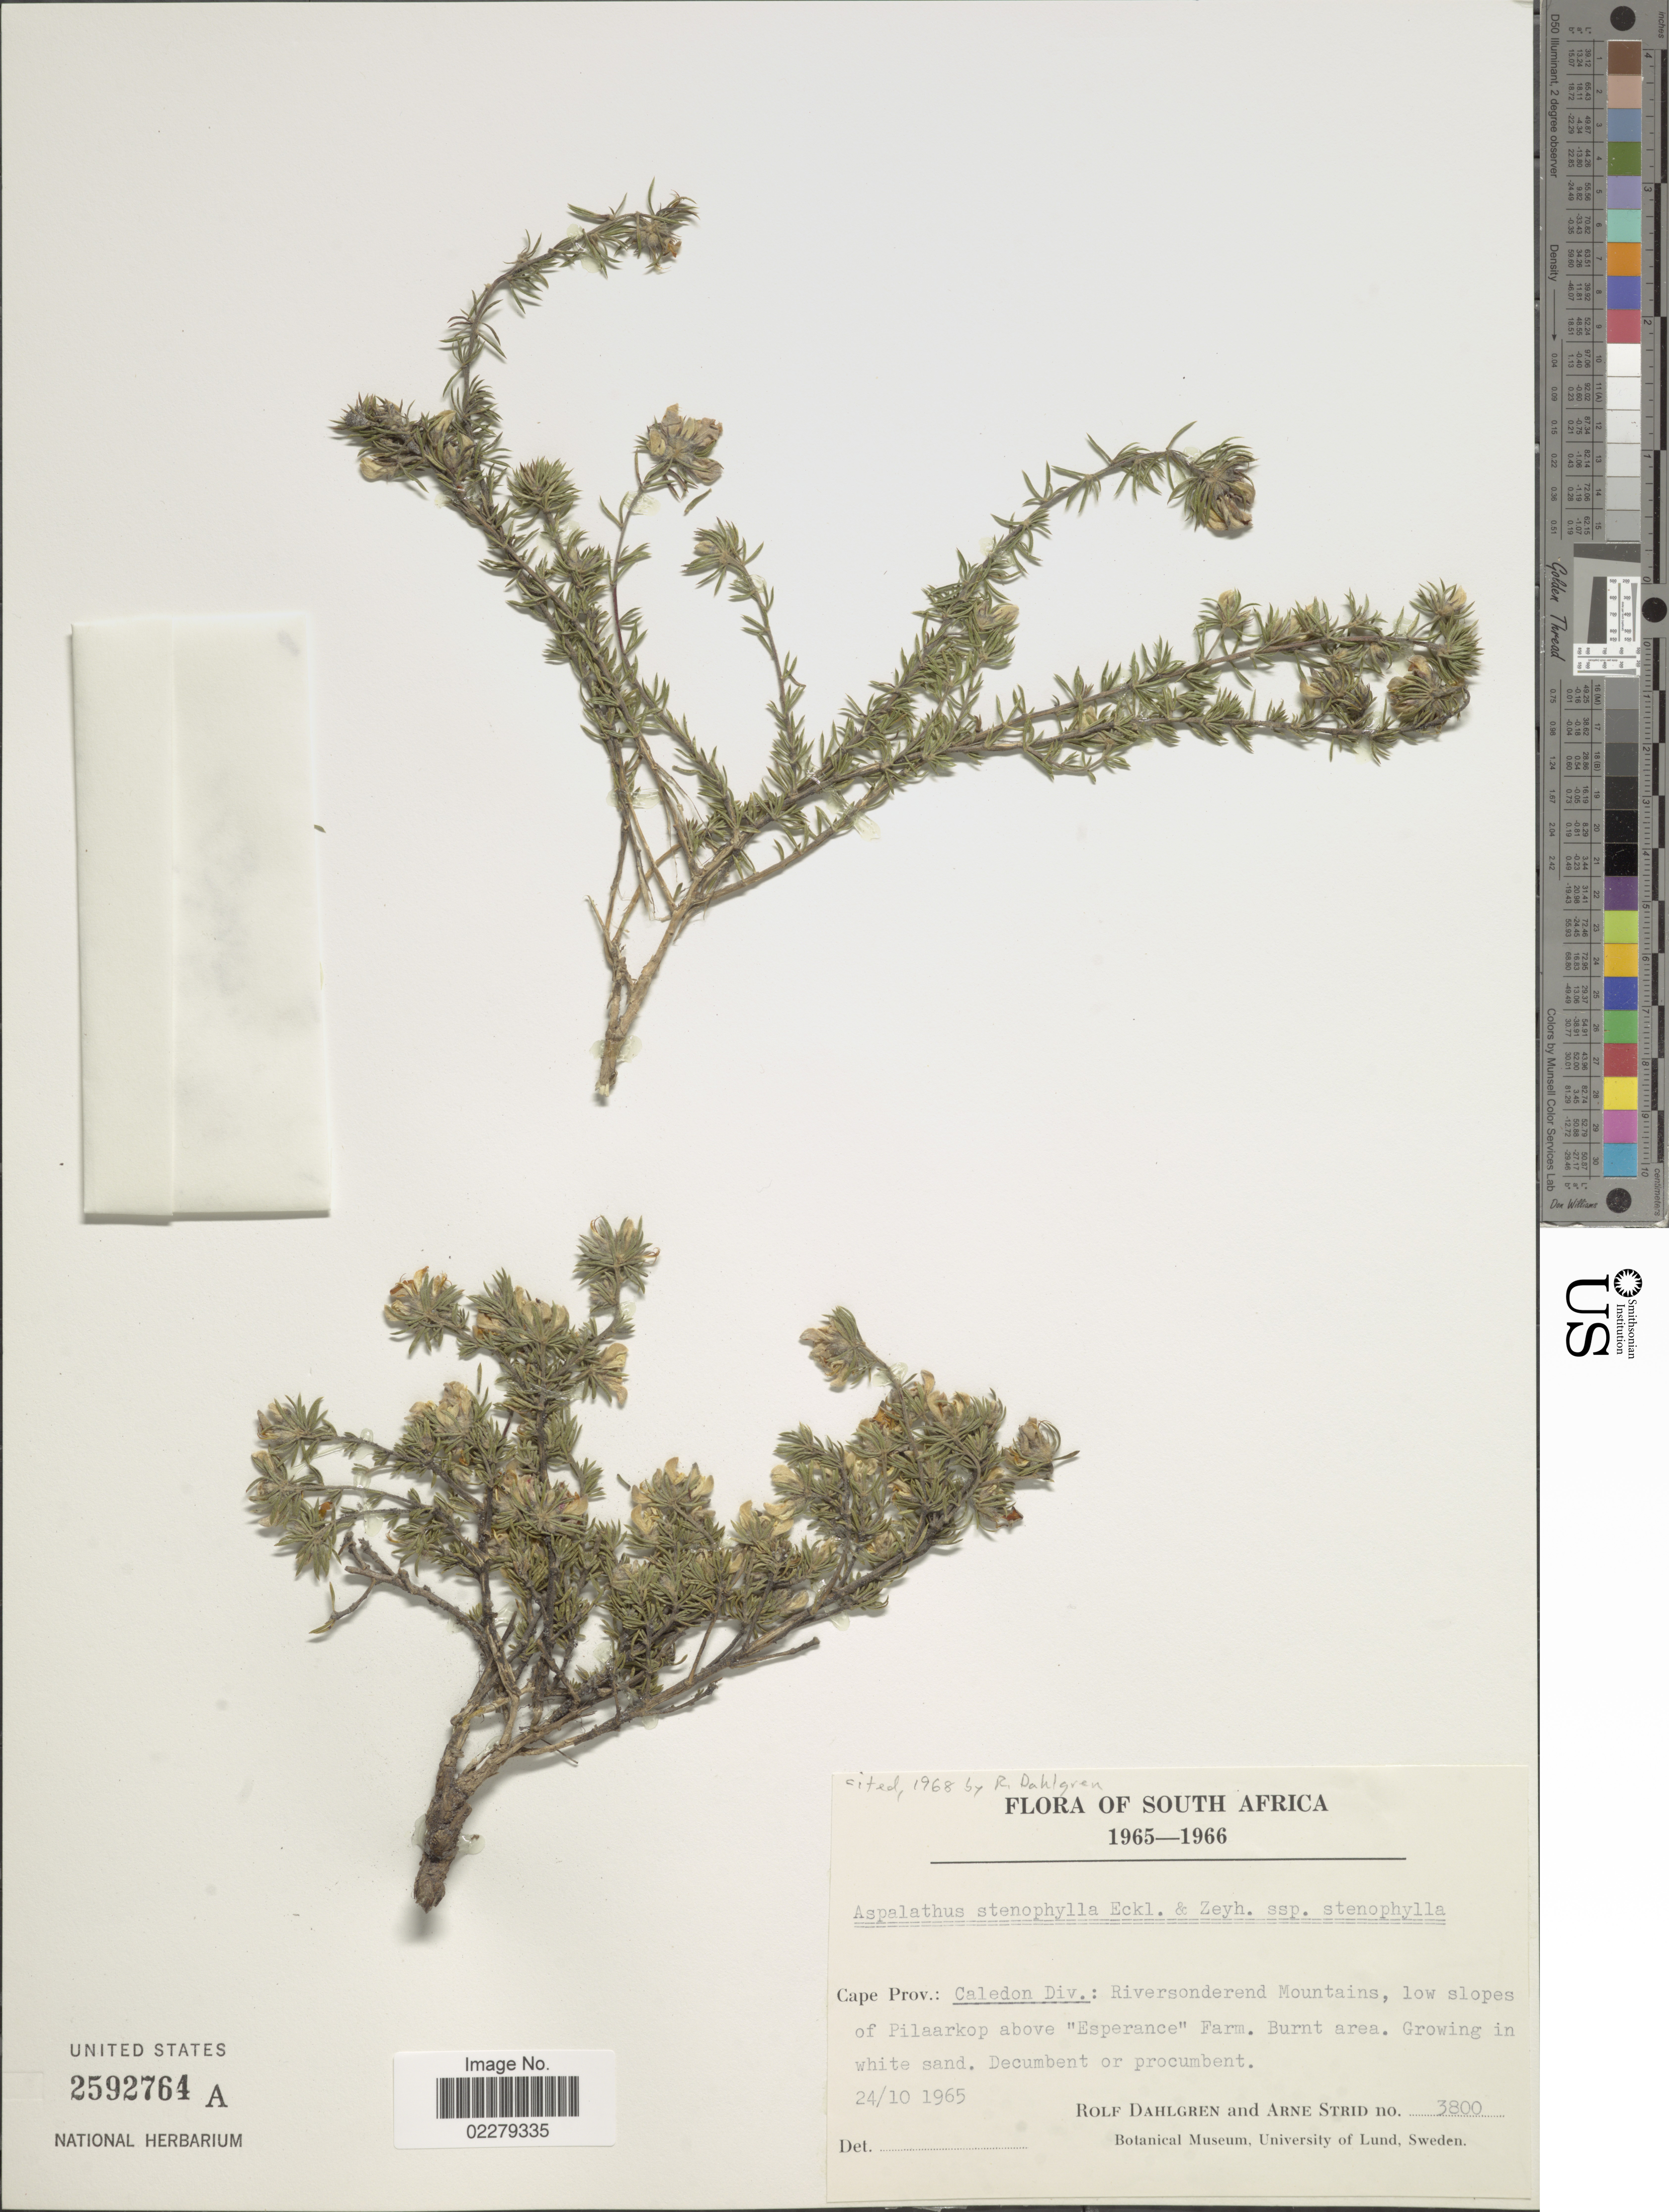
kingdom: Plantae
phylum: Tracheophyta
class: Magnoliopsida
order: Fabales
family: Fabaceae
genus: Aspalathus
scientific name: Aspalathus stenophylla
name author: Eckl. & Zeyh.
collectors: R. Dahlgren & A. Strid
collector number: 3800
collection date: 1965-10-24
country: South Africa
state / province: Western Cape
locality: Caledon Div.: Riversonderend Mountains, low slopes of Pilaarkop above "Esperance" Farm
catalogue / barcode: US 2592764A